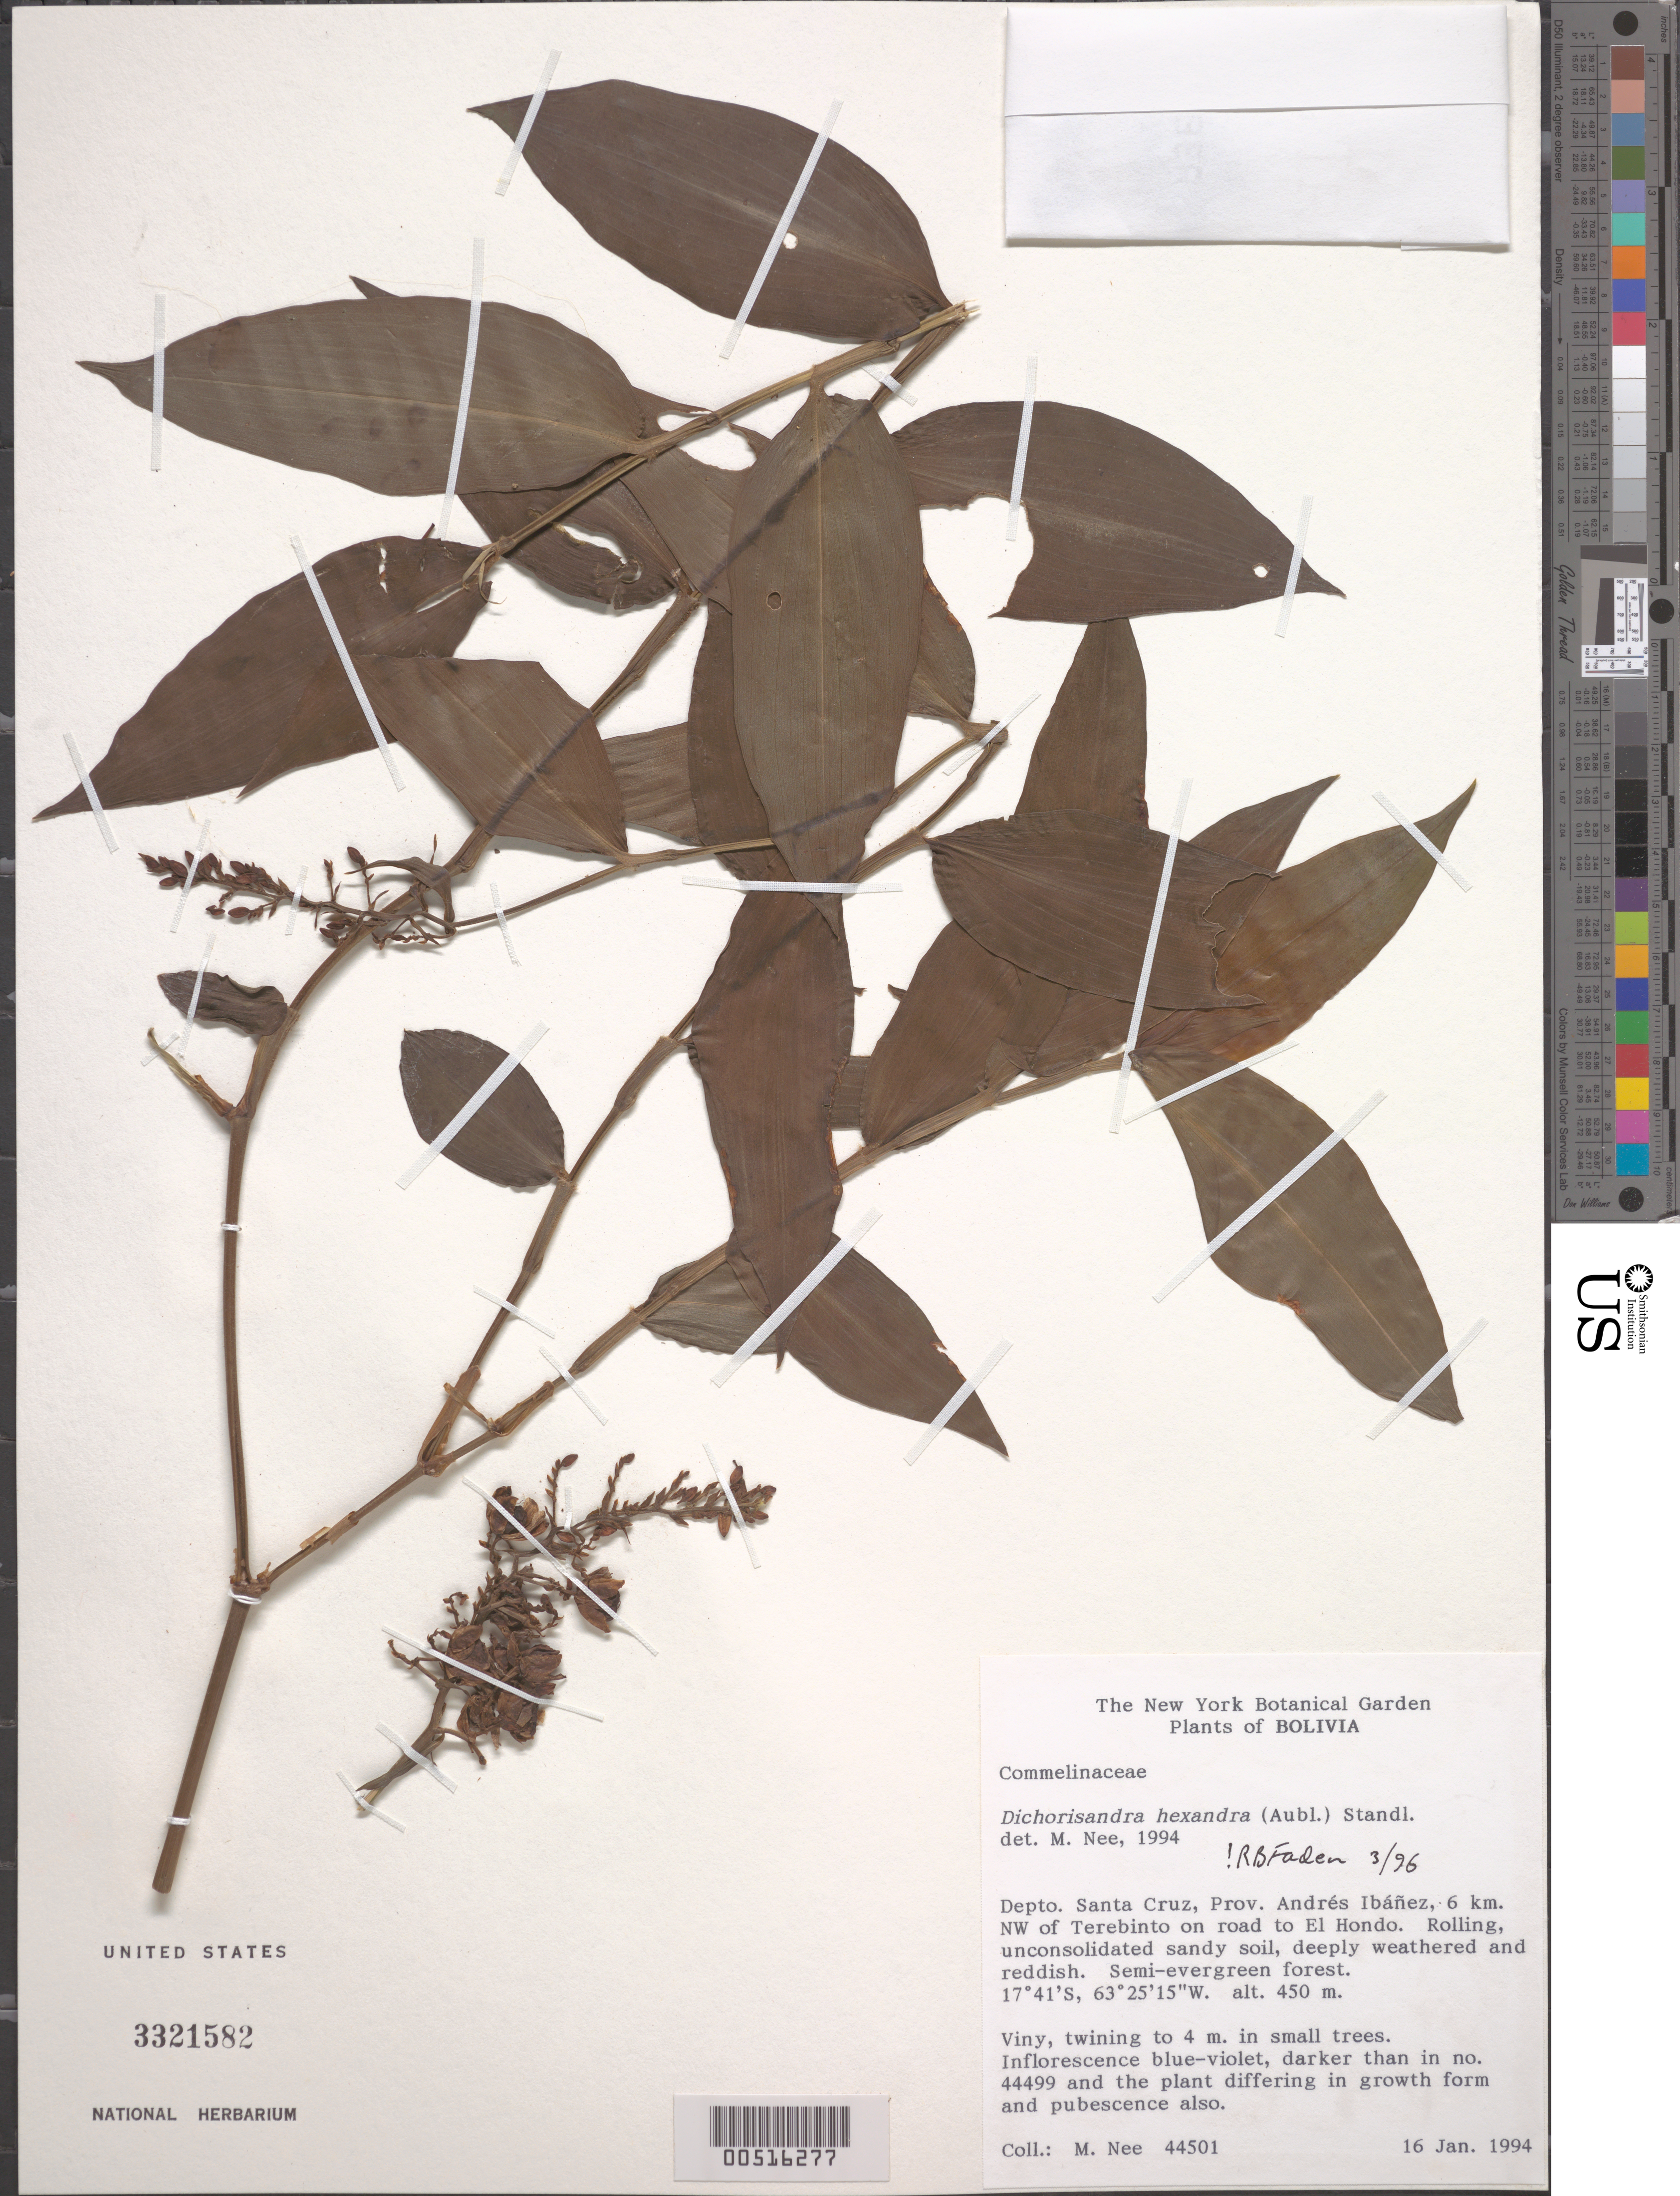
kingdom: Plantae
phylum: Tracheophyta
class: Liliopsida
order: Commelinales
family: Commelinaceae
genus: Dichorisandra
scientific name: Dichorisandra hexandra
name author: (Aubl.) Standl.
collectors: M. Nee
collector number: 44501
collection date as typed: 16 Jan 1994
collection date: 1994-01-16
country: Bolivia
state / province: Santa Cruz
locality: Andres Ibanez, NW of Terebinto to el Hondo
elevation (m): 450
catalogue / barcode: US 3321582